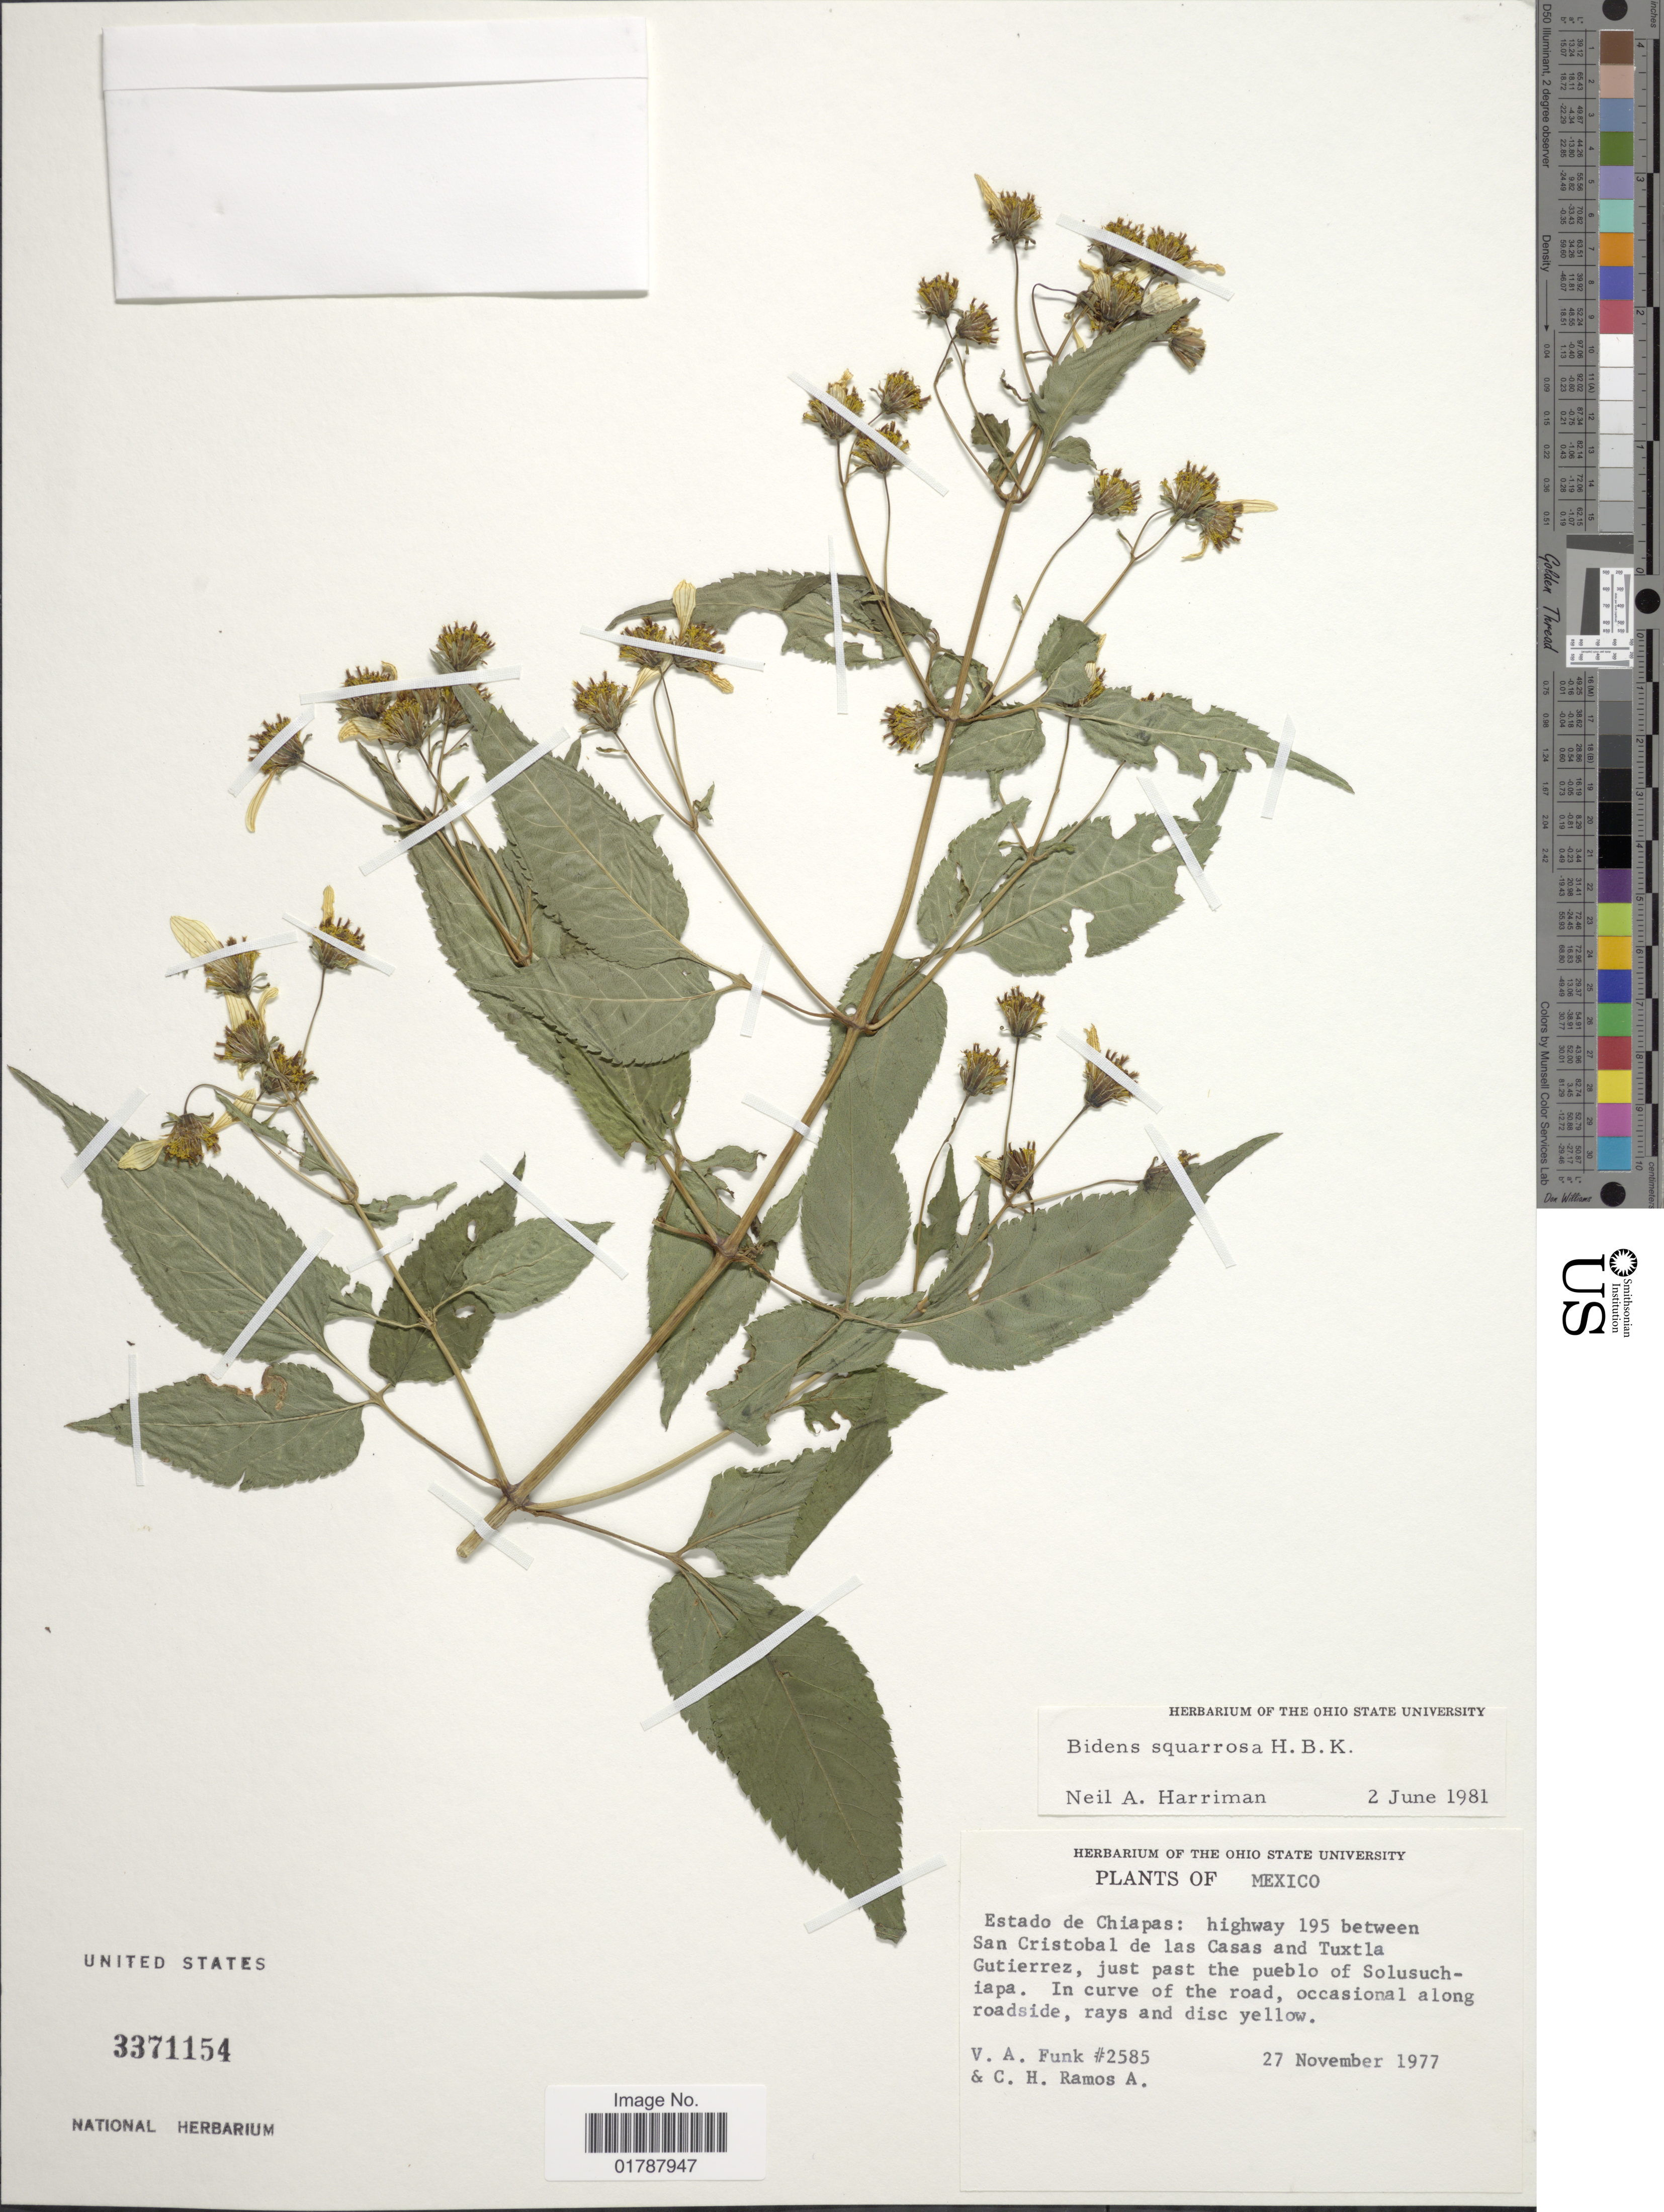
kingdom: Plantae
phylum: Tracheophyta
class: Magnoliopsida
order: Asterales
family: Asteraceae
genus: Bidens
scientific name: Bidens squarrosa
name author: Kunth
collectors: V. Funk & C. H. Ramos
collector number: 2585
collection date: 1977-11-27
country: Mexico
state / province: Chiapas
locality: Estado de Chiapas: highway 195 between San Cristobal de las Casas and Tuxtla Gutierrez, just past the pueblo of Solusuchiapa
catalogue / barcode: US 3371154